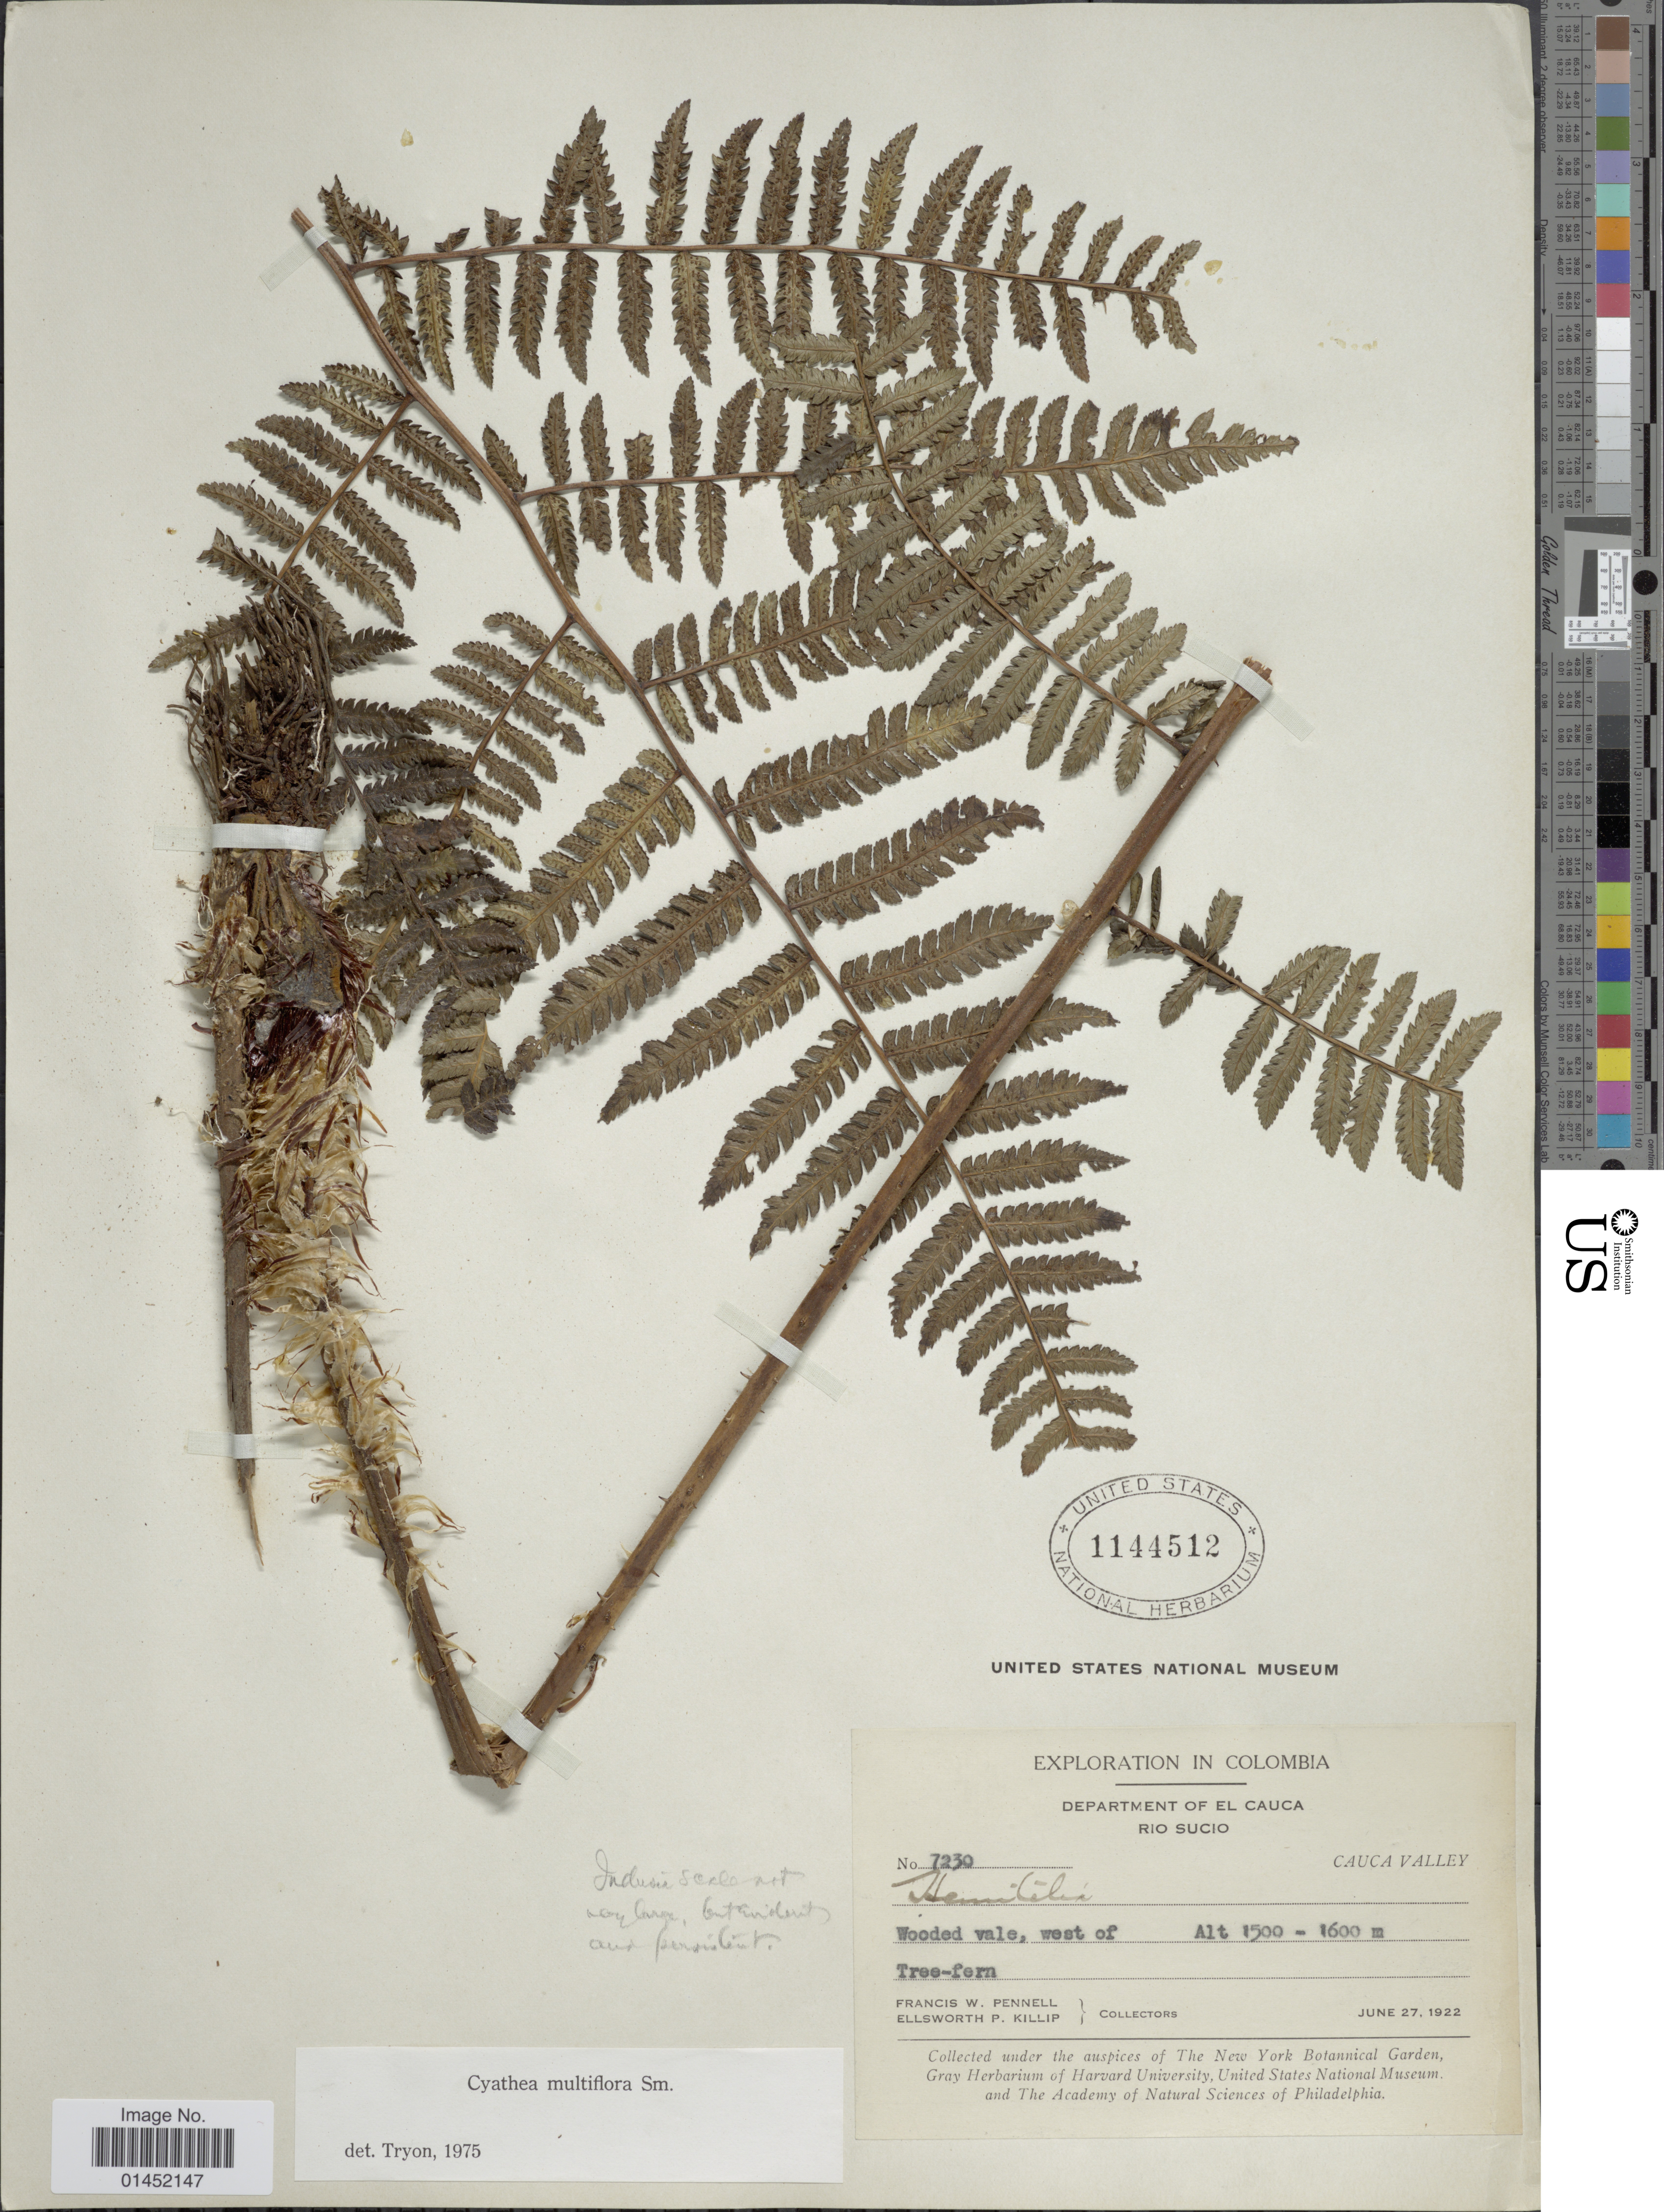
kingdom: Plantae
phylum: Tracheophyta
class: Polypodiopsida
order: Cyatheales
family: Cyatheaceae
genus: Cyathea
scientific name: Cyathea multiflora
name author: Sm.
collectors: F. W. Pennell & E. P. Killip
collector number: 7230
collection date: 1922-06-27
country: Colombia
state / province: Valle del Cauca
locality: Department of EL Cauca, Cauca Valley, Wooded vale, west of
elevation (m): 1500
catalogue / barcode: US 1144512